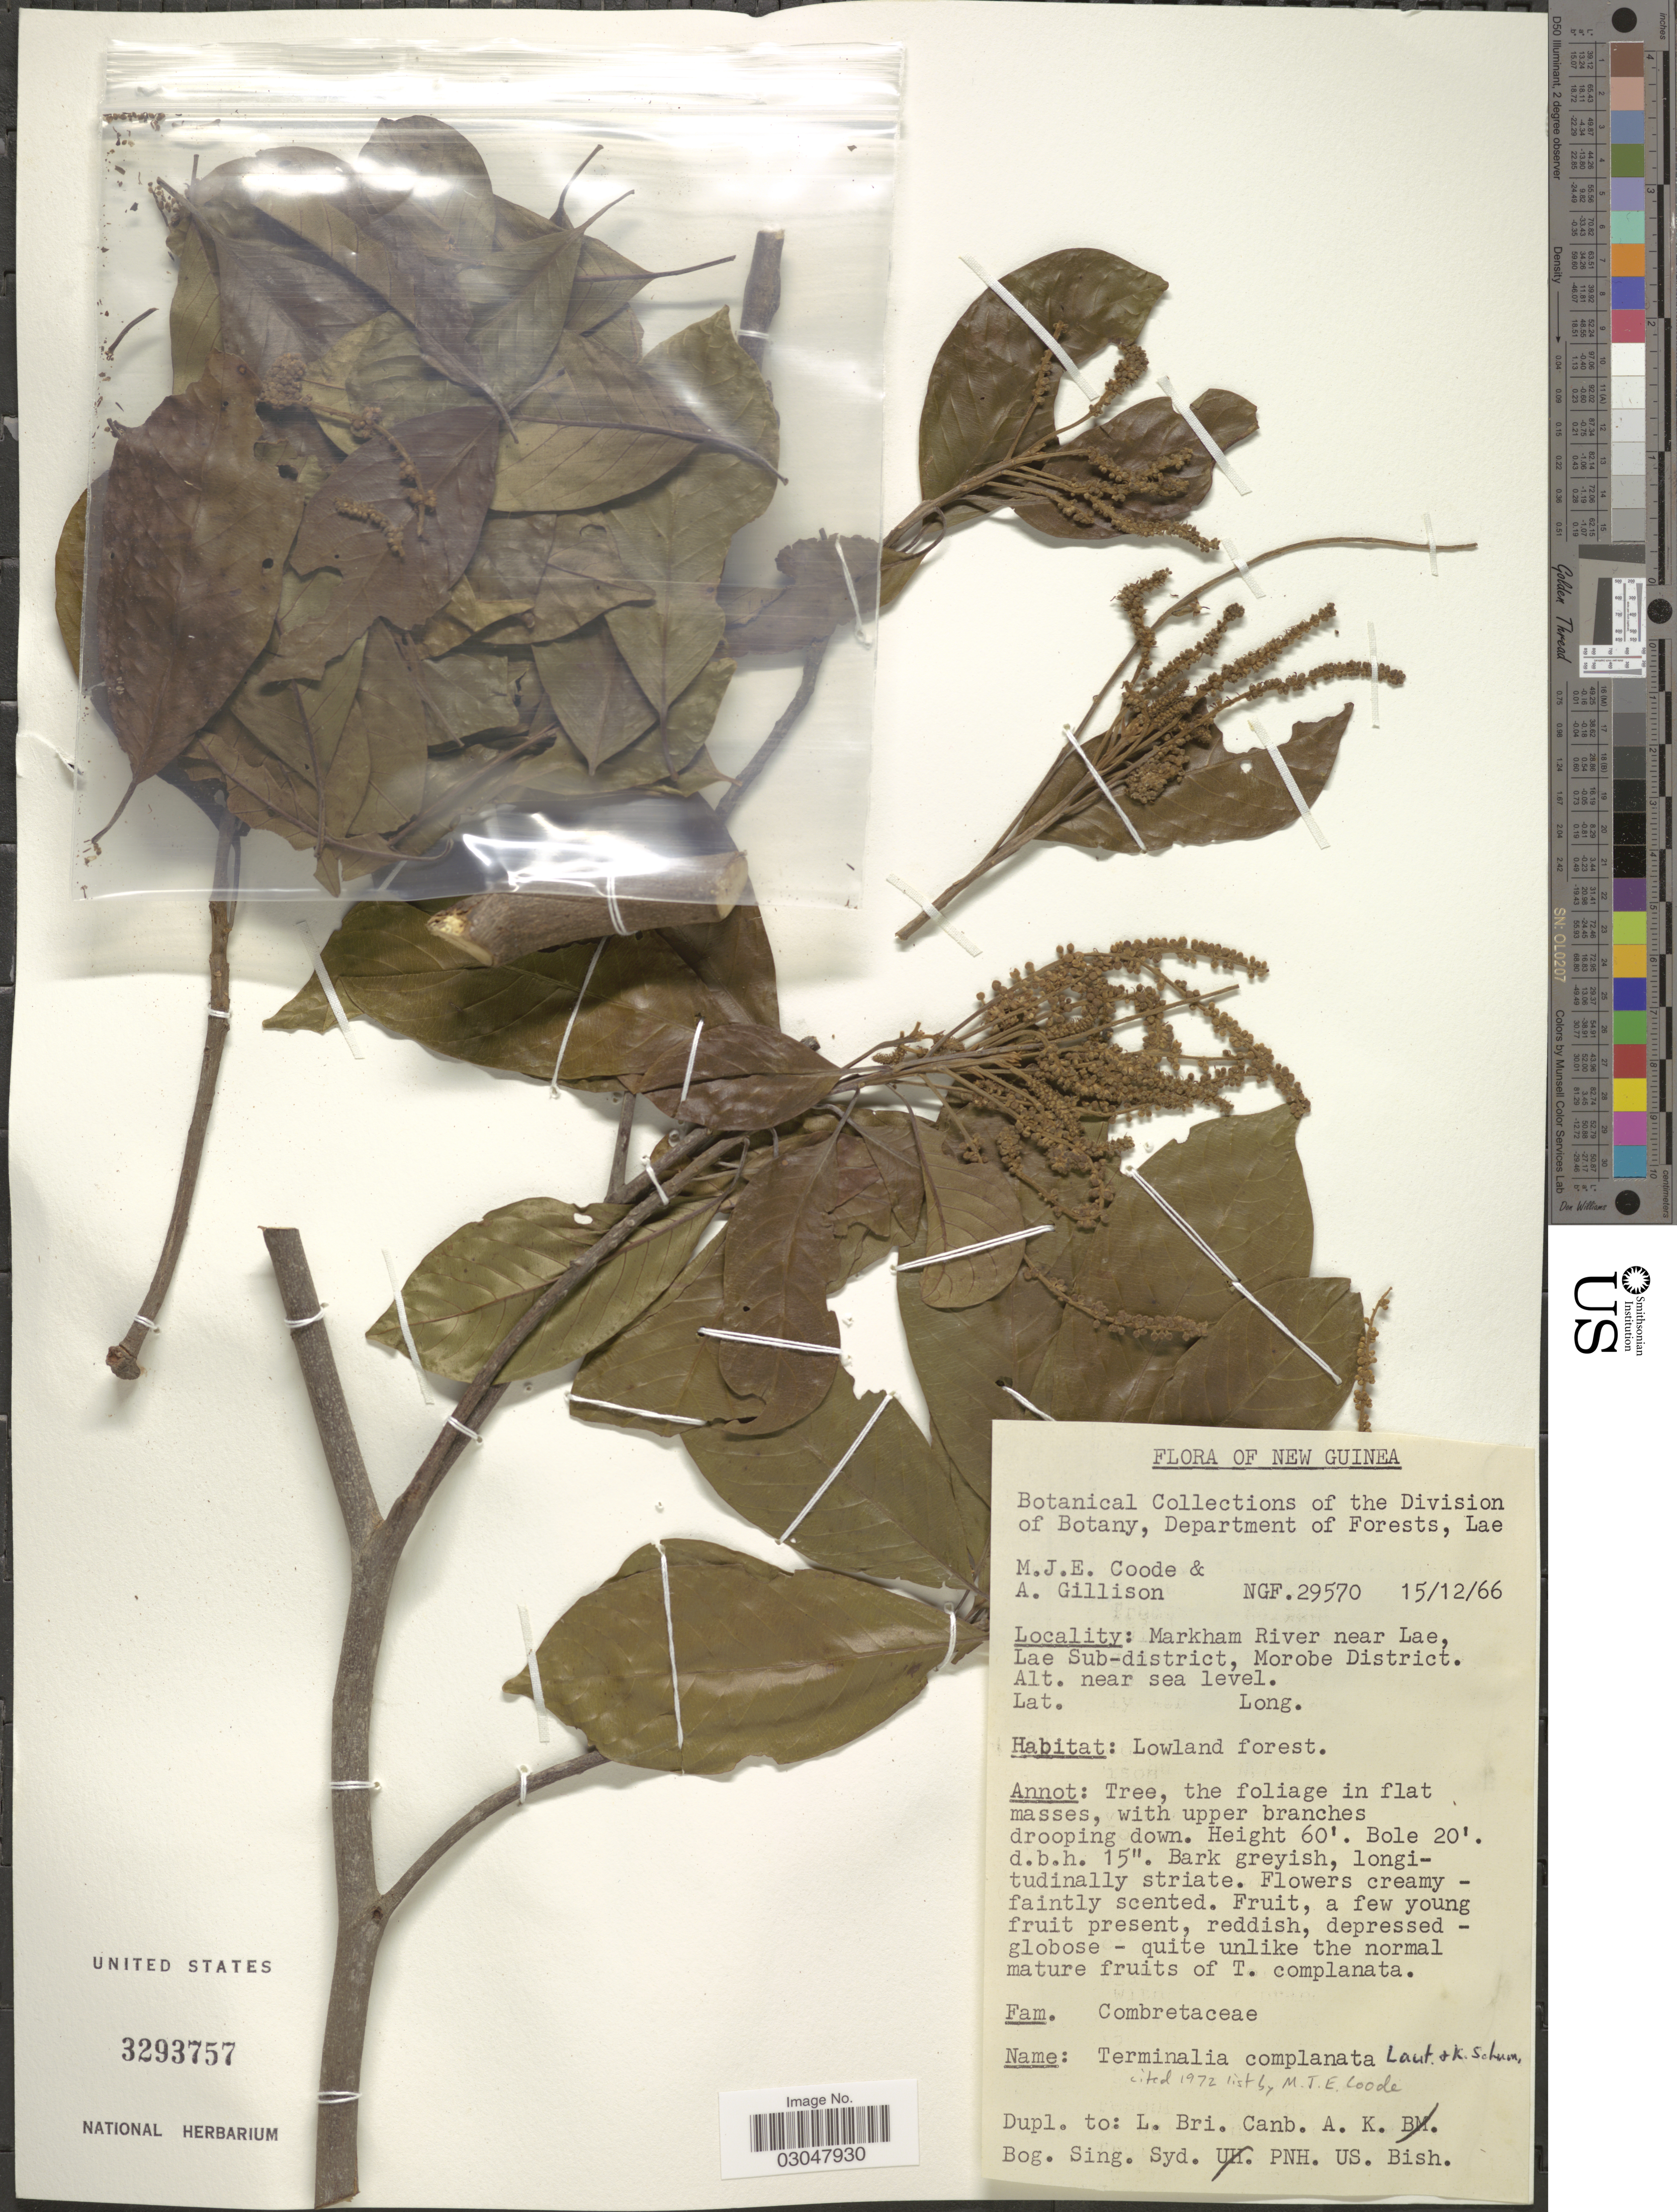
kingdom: Plantae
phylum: Tracheophyta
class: Magnoliopsida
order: Myrtales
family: Combretaceae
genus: Terminalia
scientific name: Terminalia complanata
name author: K. Schum.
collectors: M. J. E. Coode & A. Gillison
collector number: NGF.29570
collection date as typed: Transcribed d/m/y: 15/12/66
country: Papua New Guinea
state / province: Morobe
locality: New Guinea. Markham River near Lae, Lae Sub-district, Morobe District.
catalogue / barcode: US 3293757